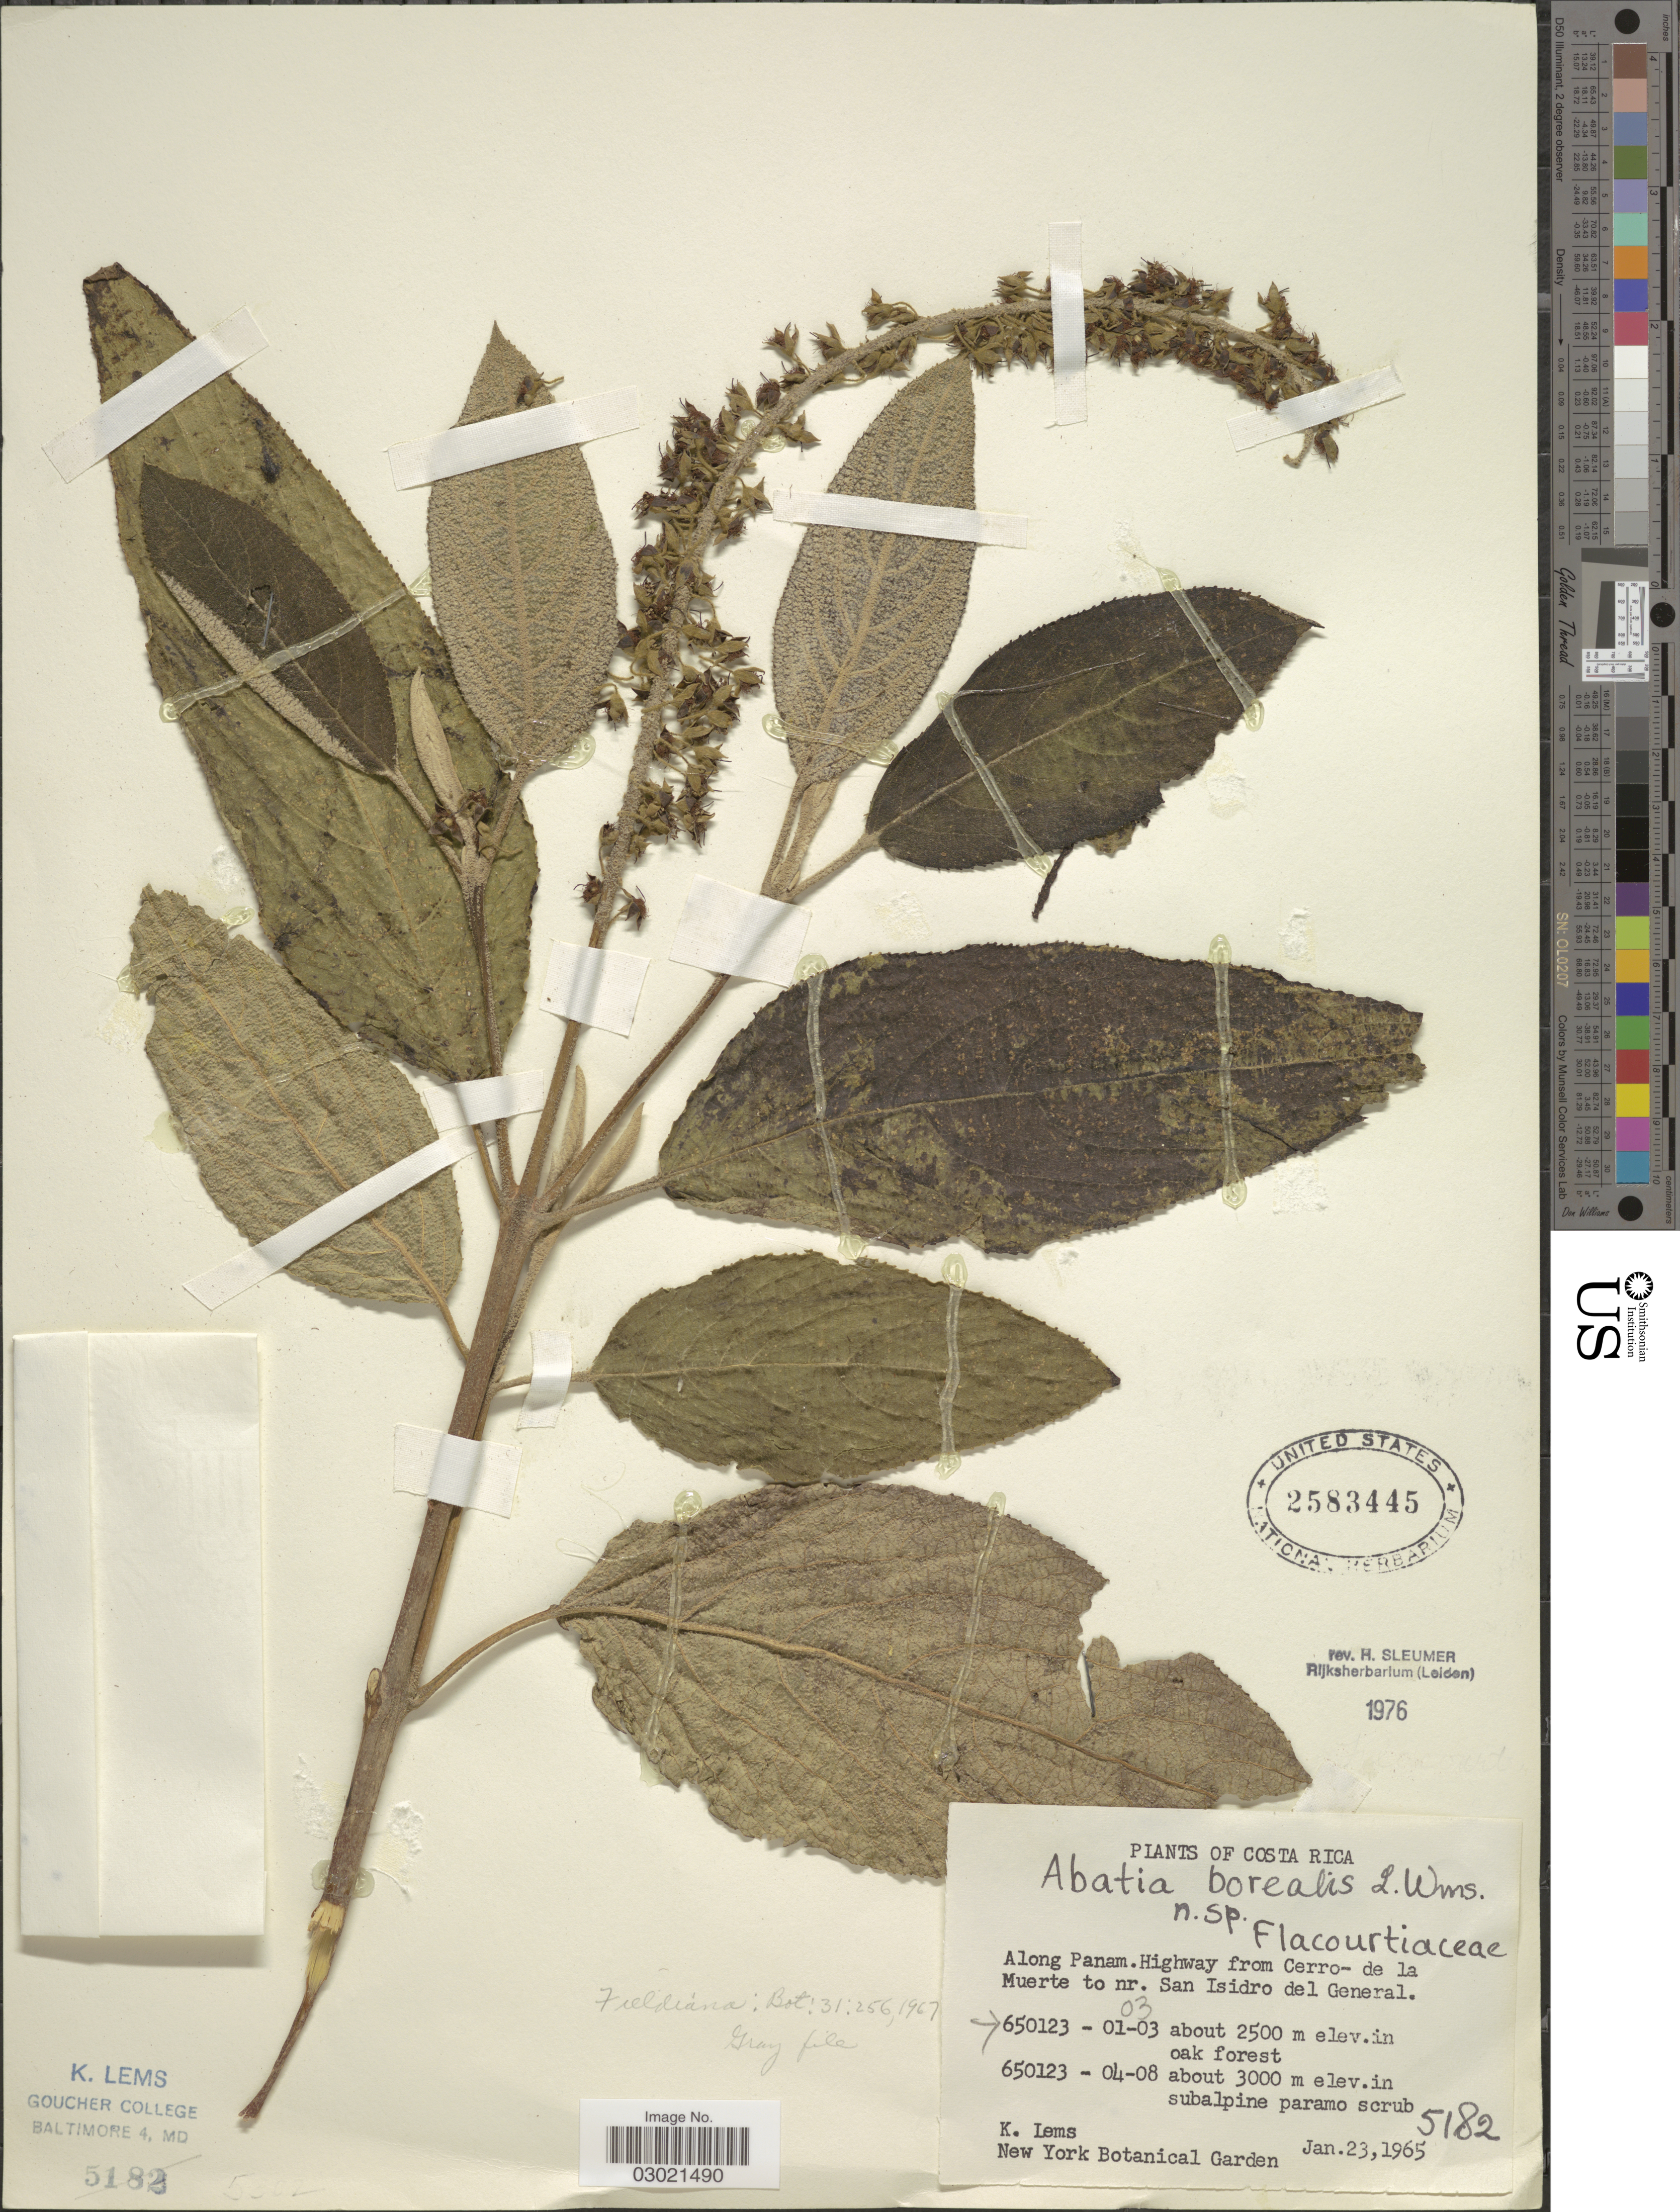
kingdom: Plantae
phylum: Tracheophyta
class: Magnoliopsida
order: Malpighiales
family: Salicaceae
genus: Abatia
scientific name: Abatia parviflora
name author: Ruiz & Pav.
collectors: K. Lems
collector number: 5182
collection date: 1965-01-23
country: Costa Rica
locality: Along Panam. Highway from Cerro- de la Muerte to nr. San Isidro del General.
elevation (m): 2500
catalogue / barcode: US 2583445